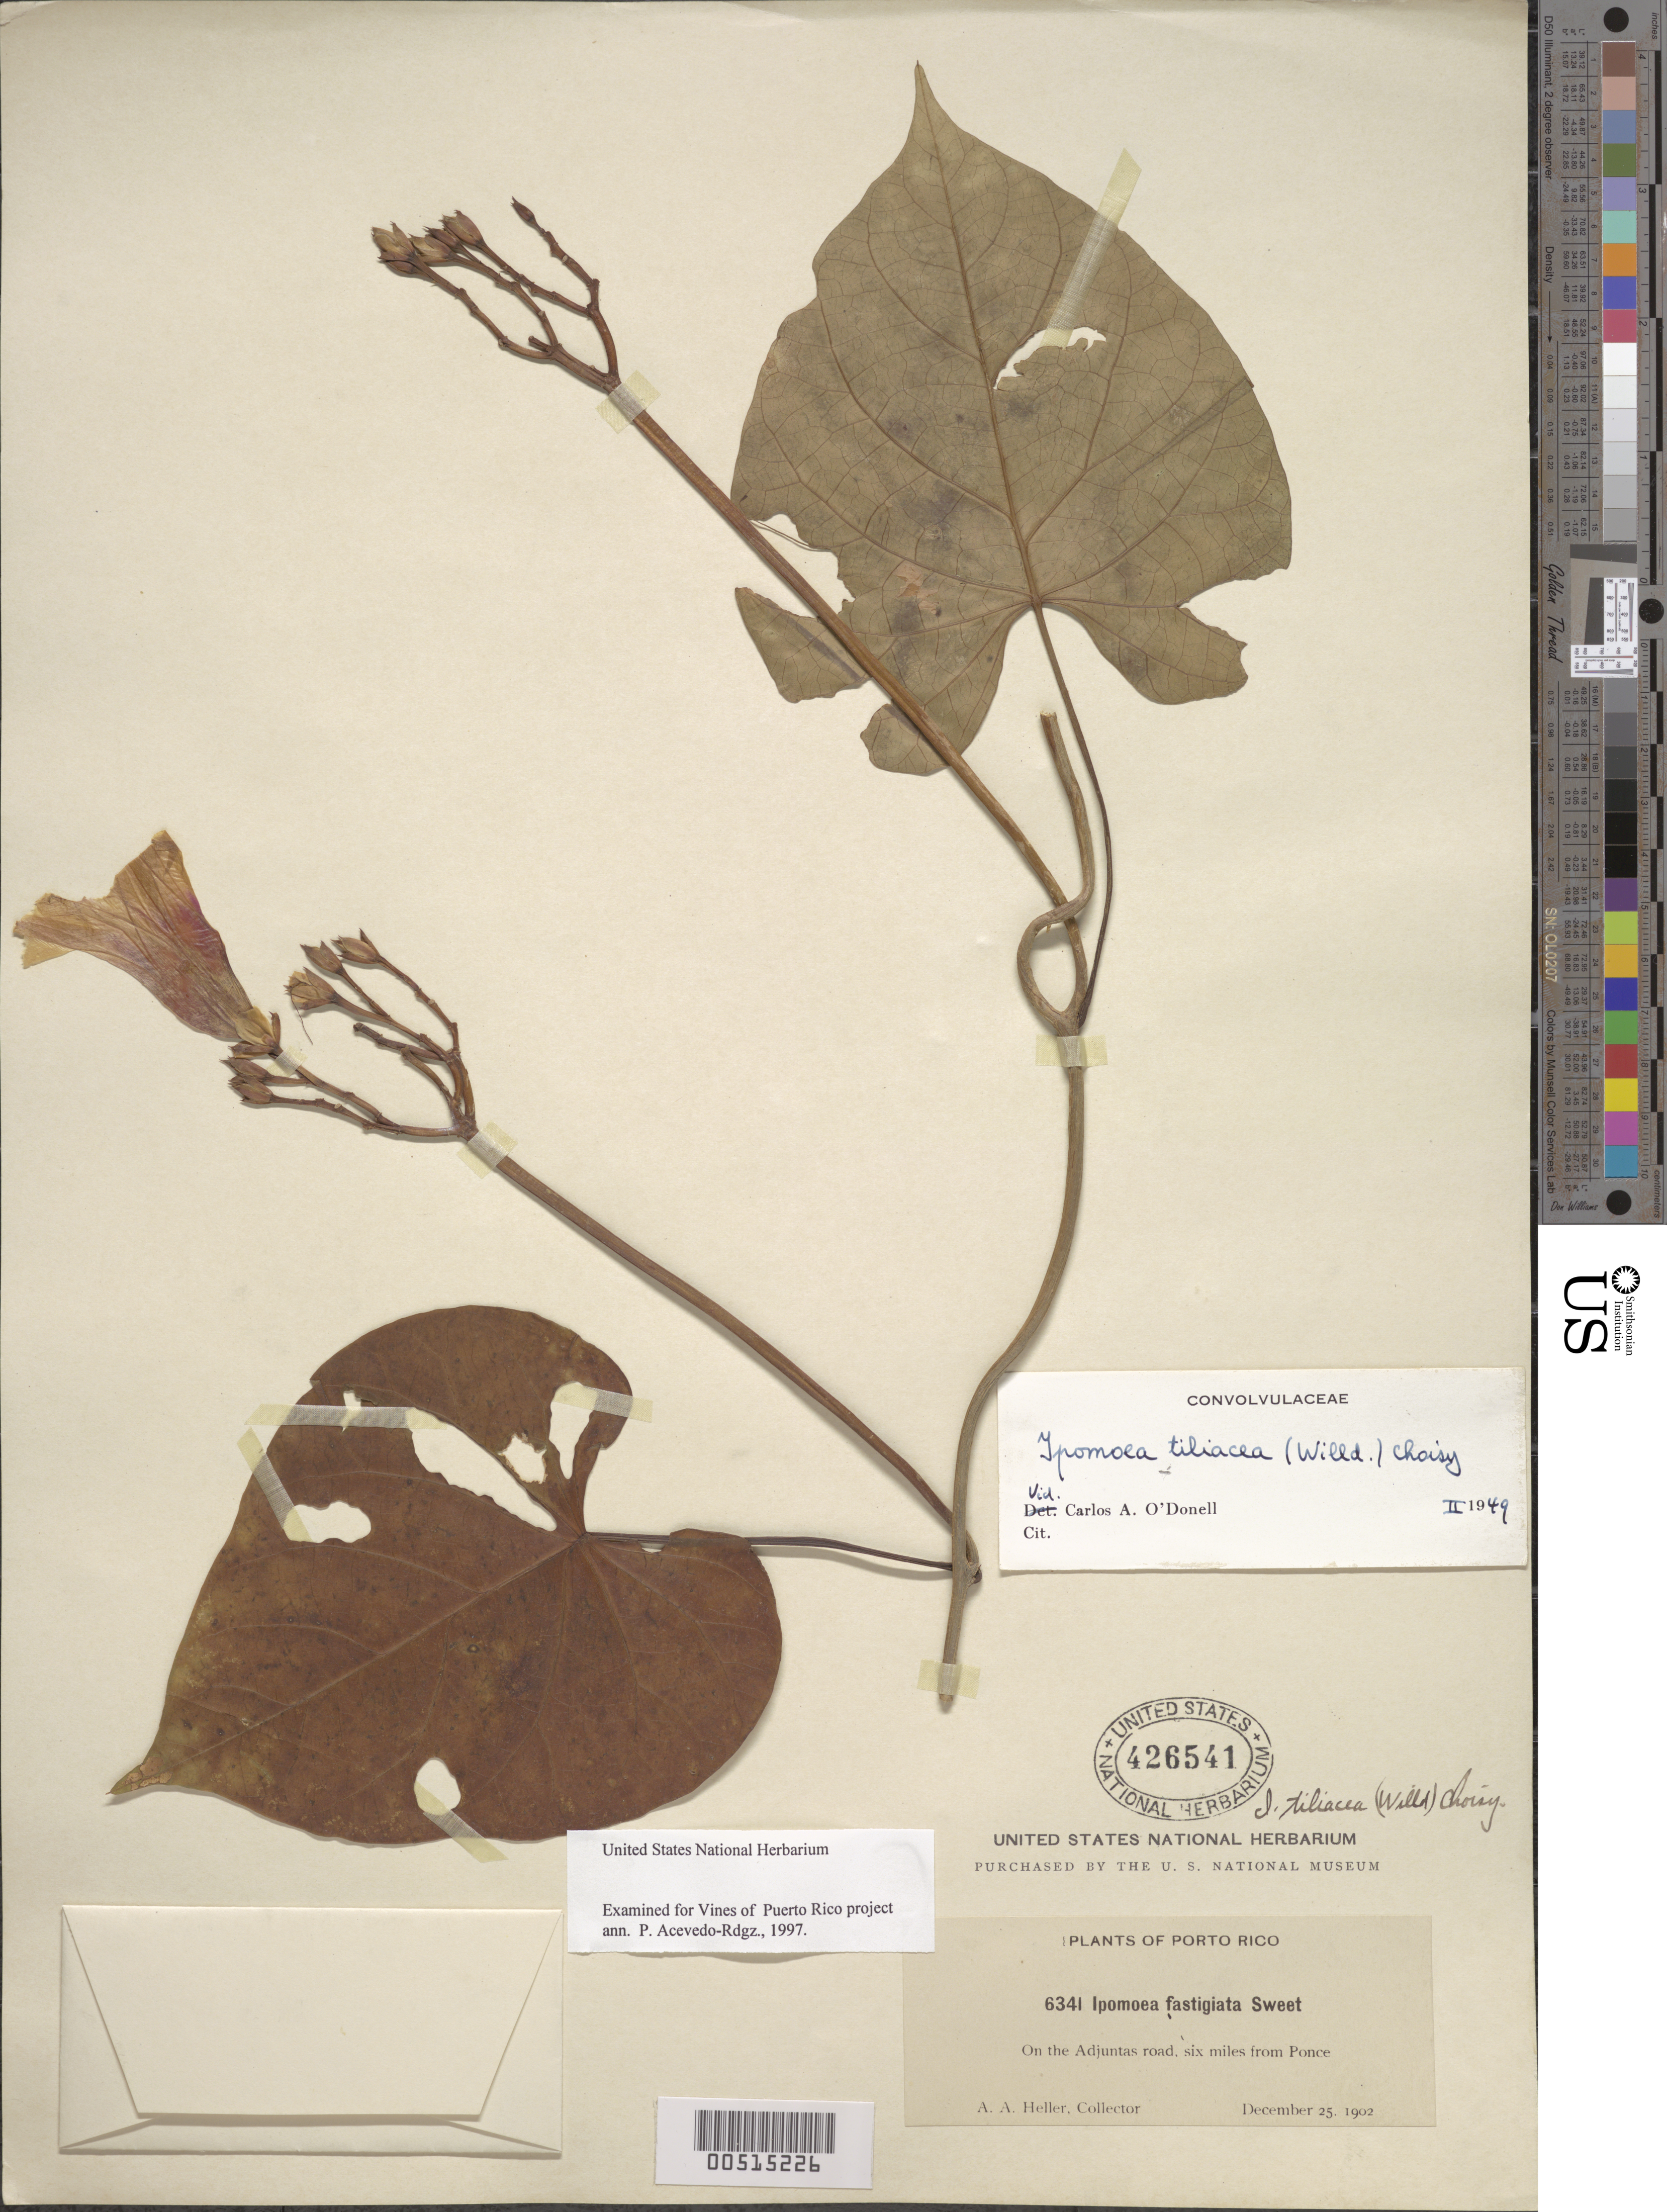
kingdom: Plantae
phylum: Tracheophyta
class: Magnoliopsida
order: Solanales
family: Convolvulaceae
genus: Ipomoea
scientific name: Ipomoea tiliacea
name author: (Willd.) Choisy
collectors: -- Heller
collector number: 6341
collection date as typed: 25 Dec 1902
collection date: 1902-12-25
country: Puerto Rico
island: Greater Antilles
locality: On the Adjuntas road, 6 mi. from Ponce.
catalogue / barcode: US 426541